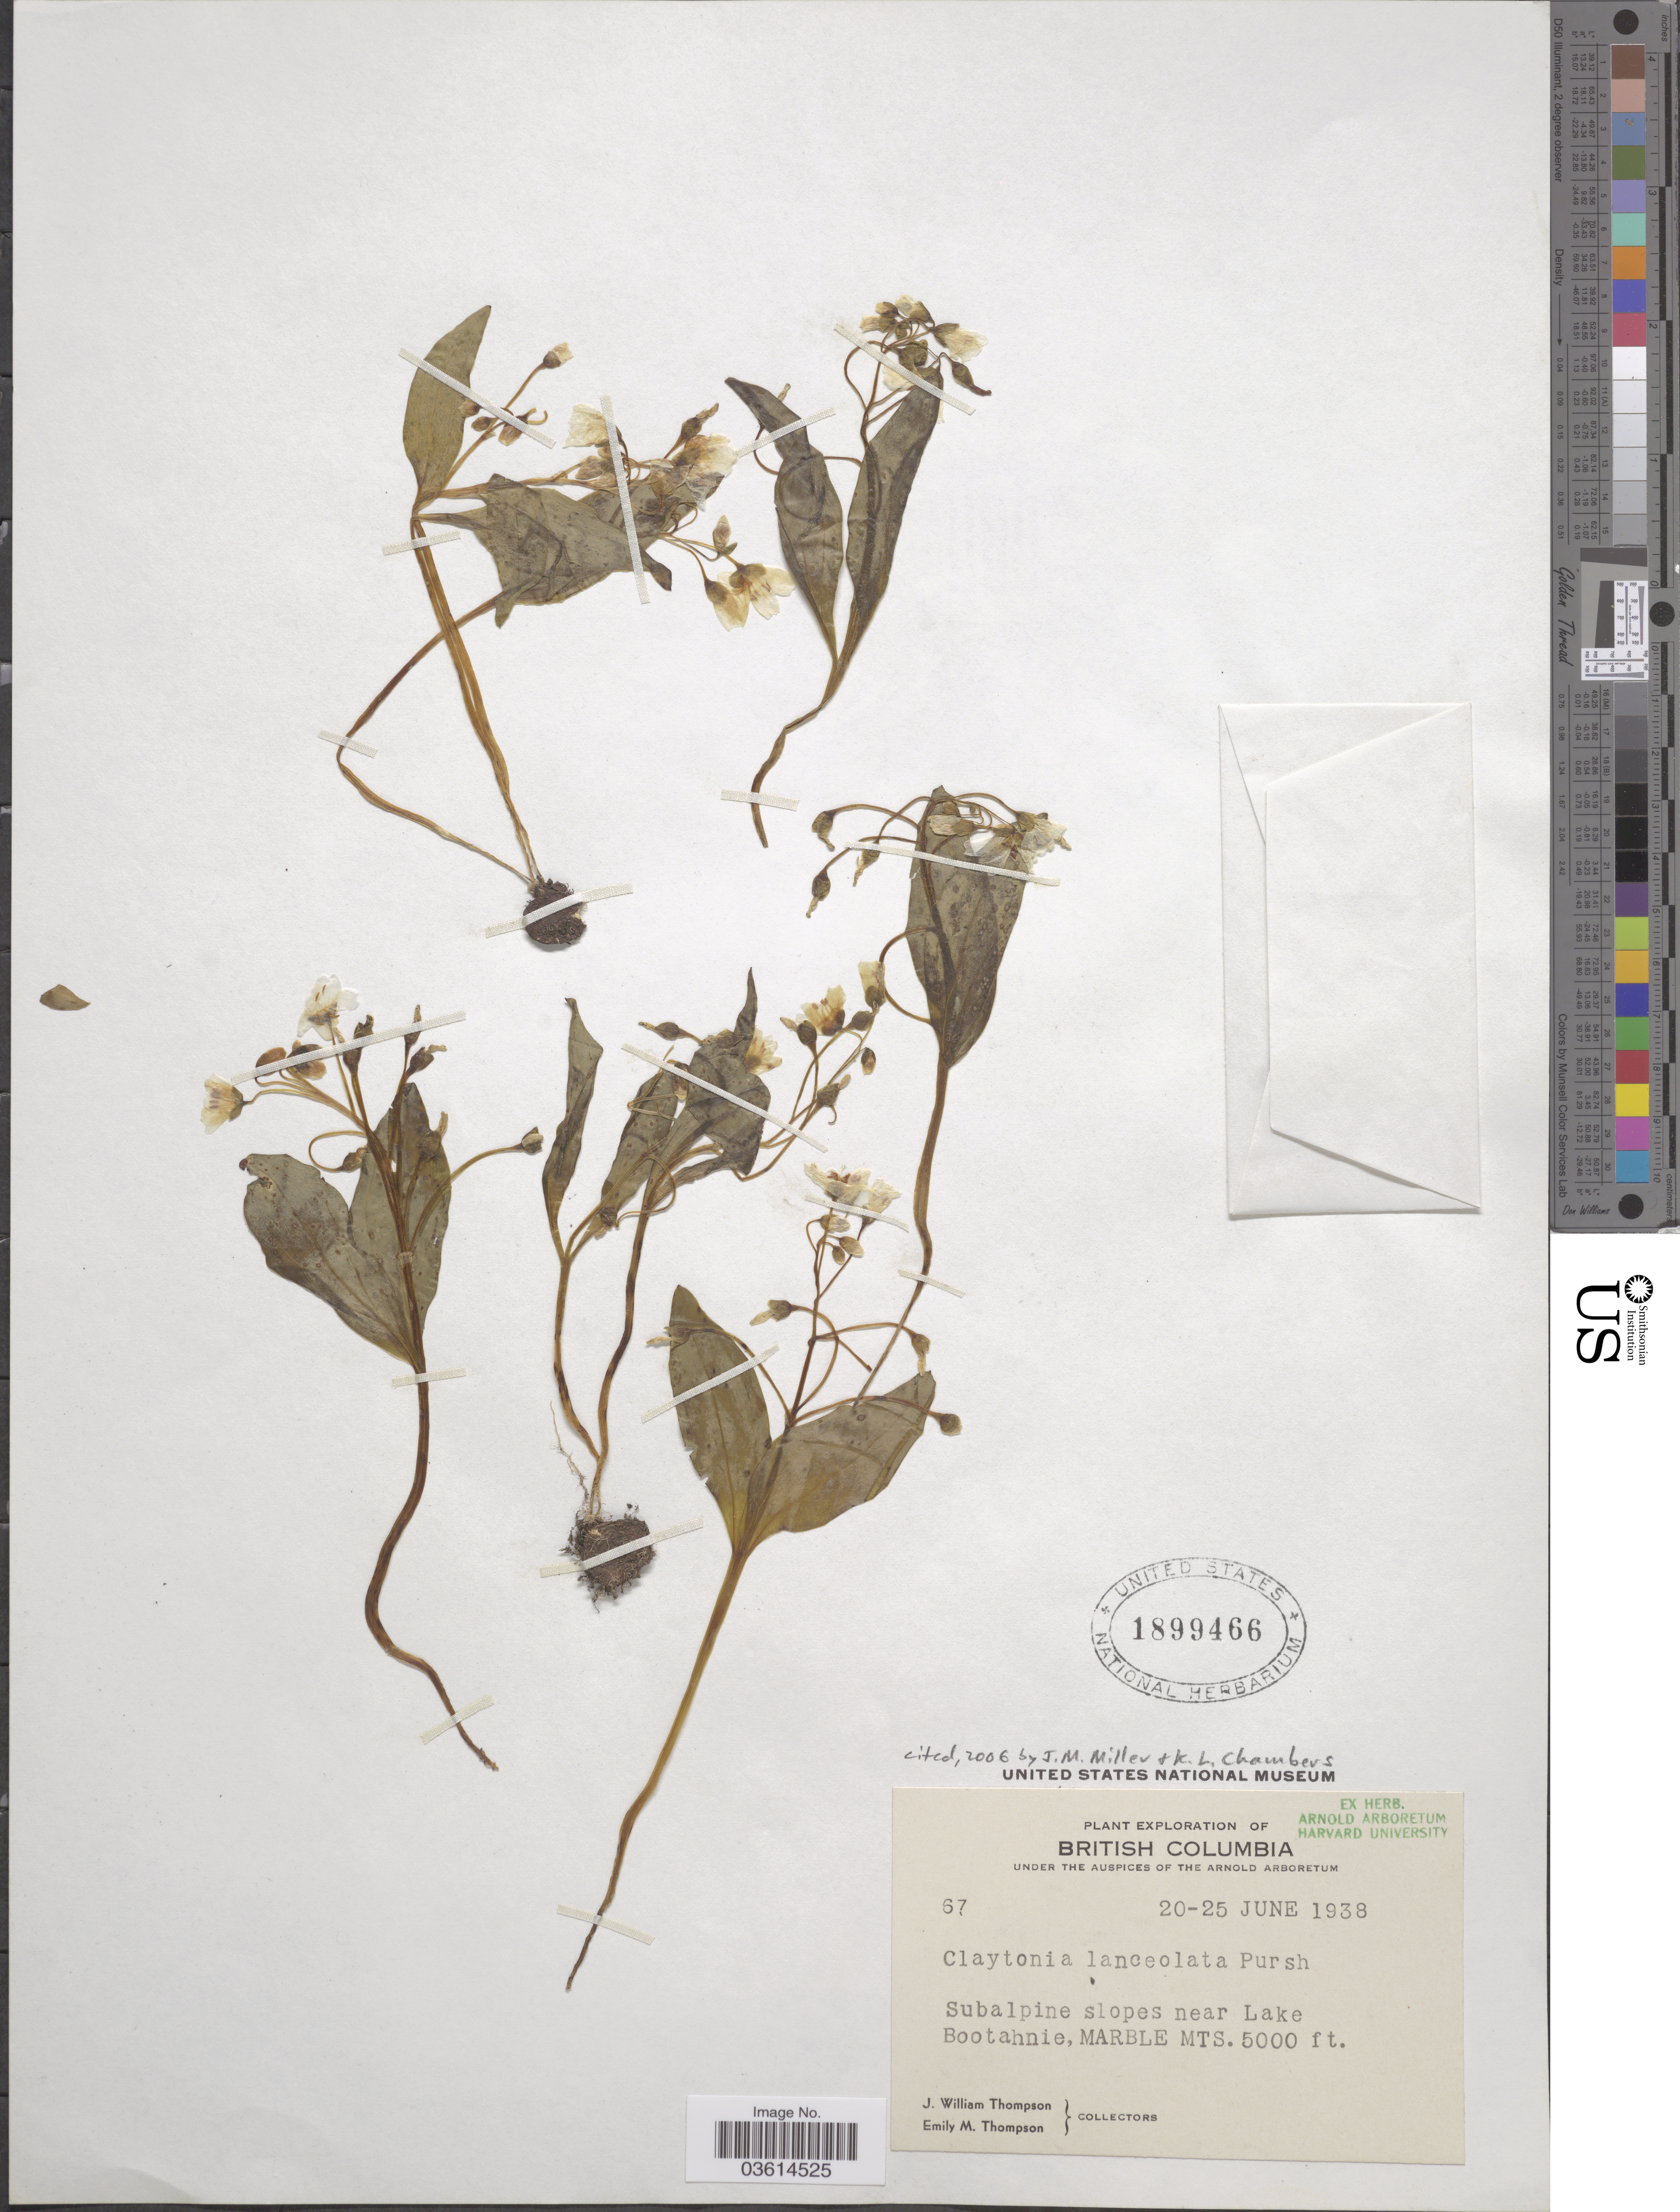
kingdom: Plantae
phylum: Tracheophyta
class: Magnoliopsida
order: Caryophyllales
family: Montiaceae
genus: Claytonia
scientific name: Claytonia lanceolata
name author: Pursh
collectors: J. W. Thompson & E. M. Thompson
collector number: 67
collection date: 1938-06-20/1938-06-25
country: Canada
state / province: British Columbia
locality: Subalpine slopes near Lake Bootahnie, Marble Mts.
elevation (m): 1524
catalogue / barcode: US 1899466